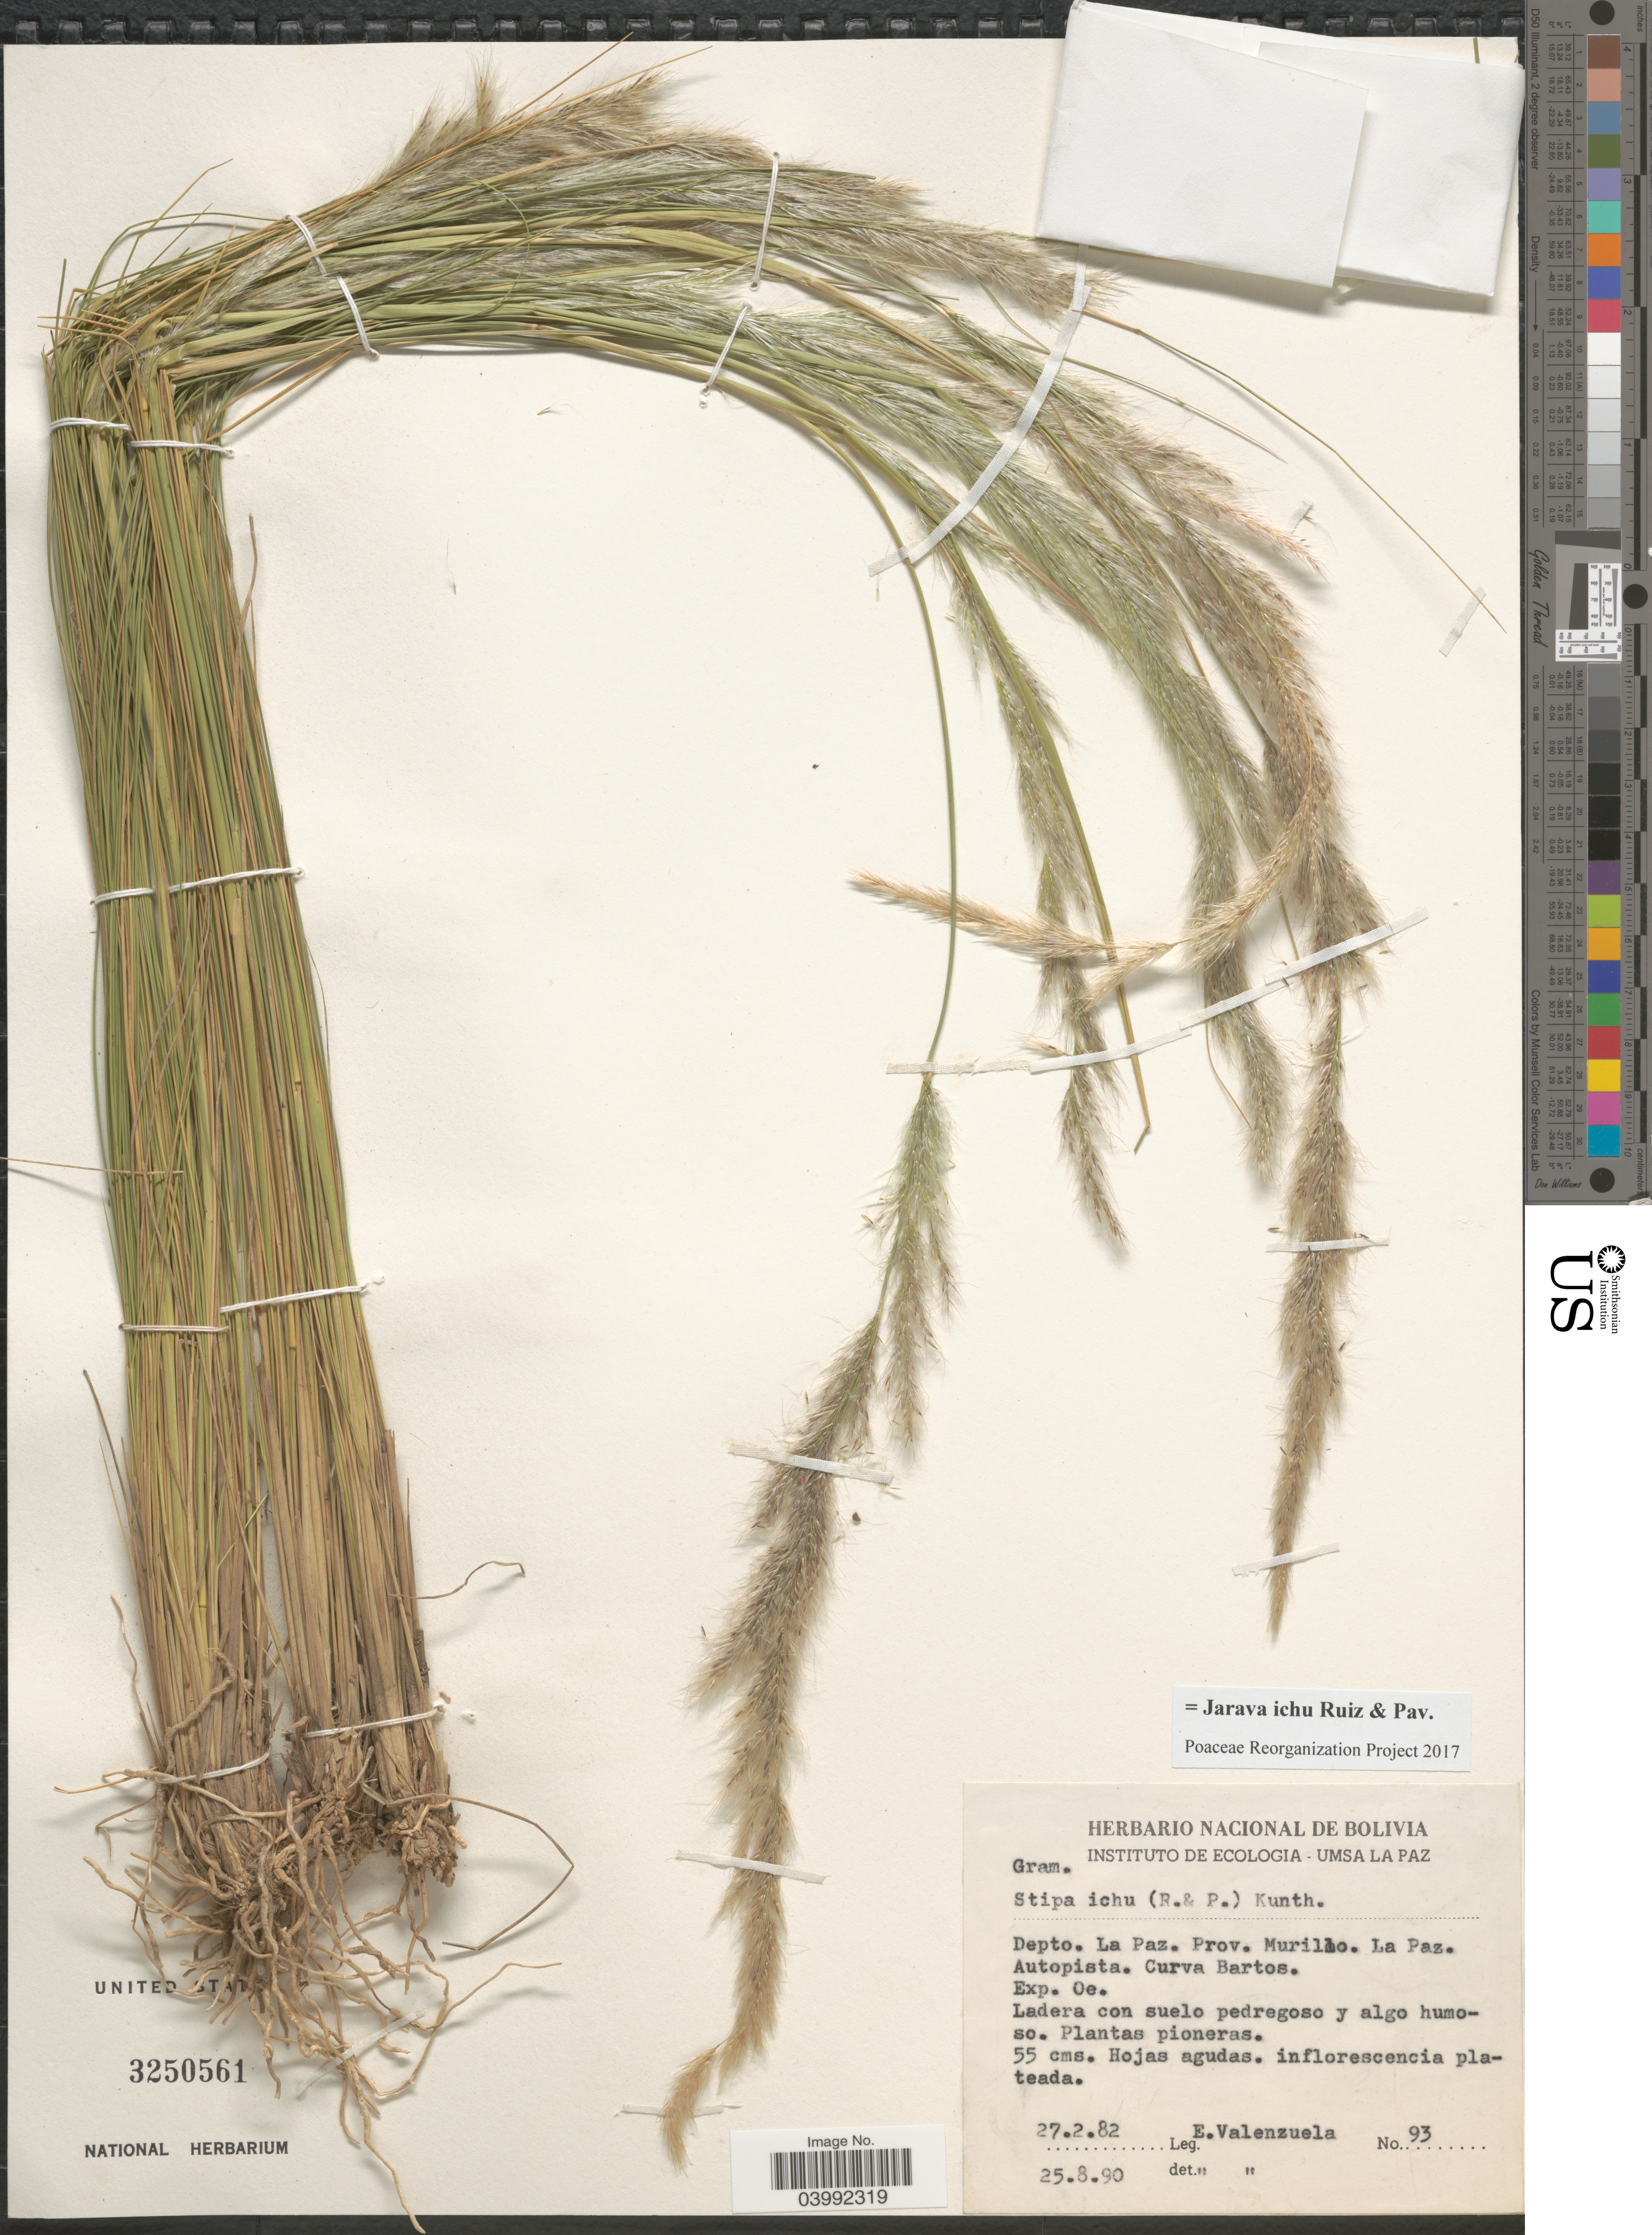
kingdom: Plantae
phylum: Tracheophyta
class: Liliopsida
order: Poales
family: Poaceae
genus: Jarava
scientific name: Jarava ichu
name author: Ruiz & Pav.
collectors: E. Valenzuela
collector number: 93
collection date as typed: Transcribed d/m/y: 27/2/82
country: Bolivia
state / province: La Paz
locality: Depto. La Paz. Prov. Murillo. La Paz. Autopista. Curva Bartos. Exp. Oe.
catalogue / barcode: US 3250561